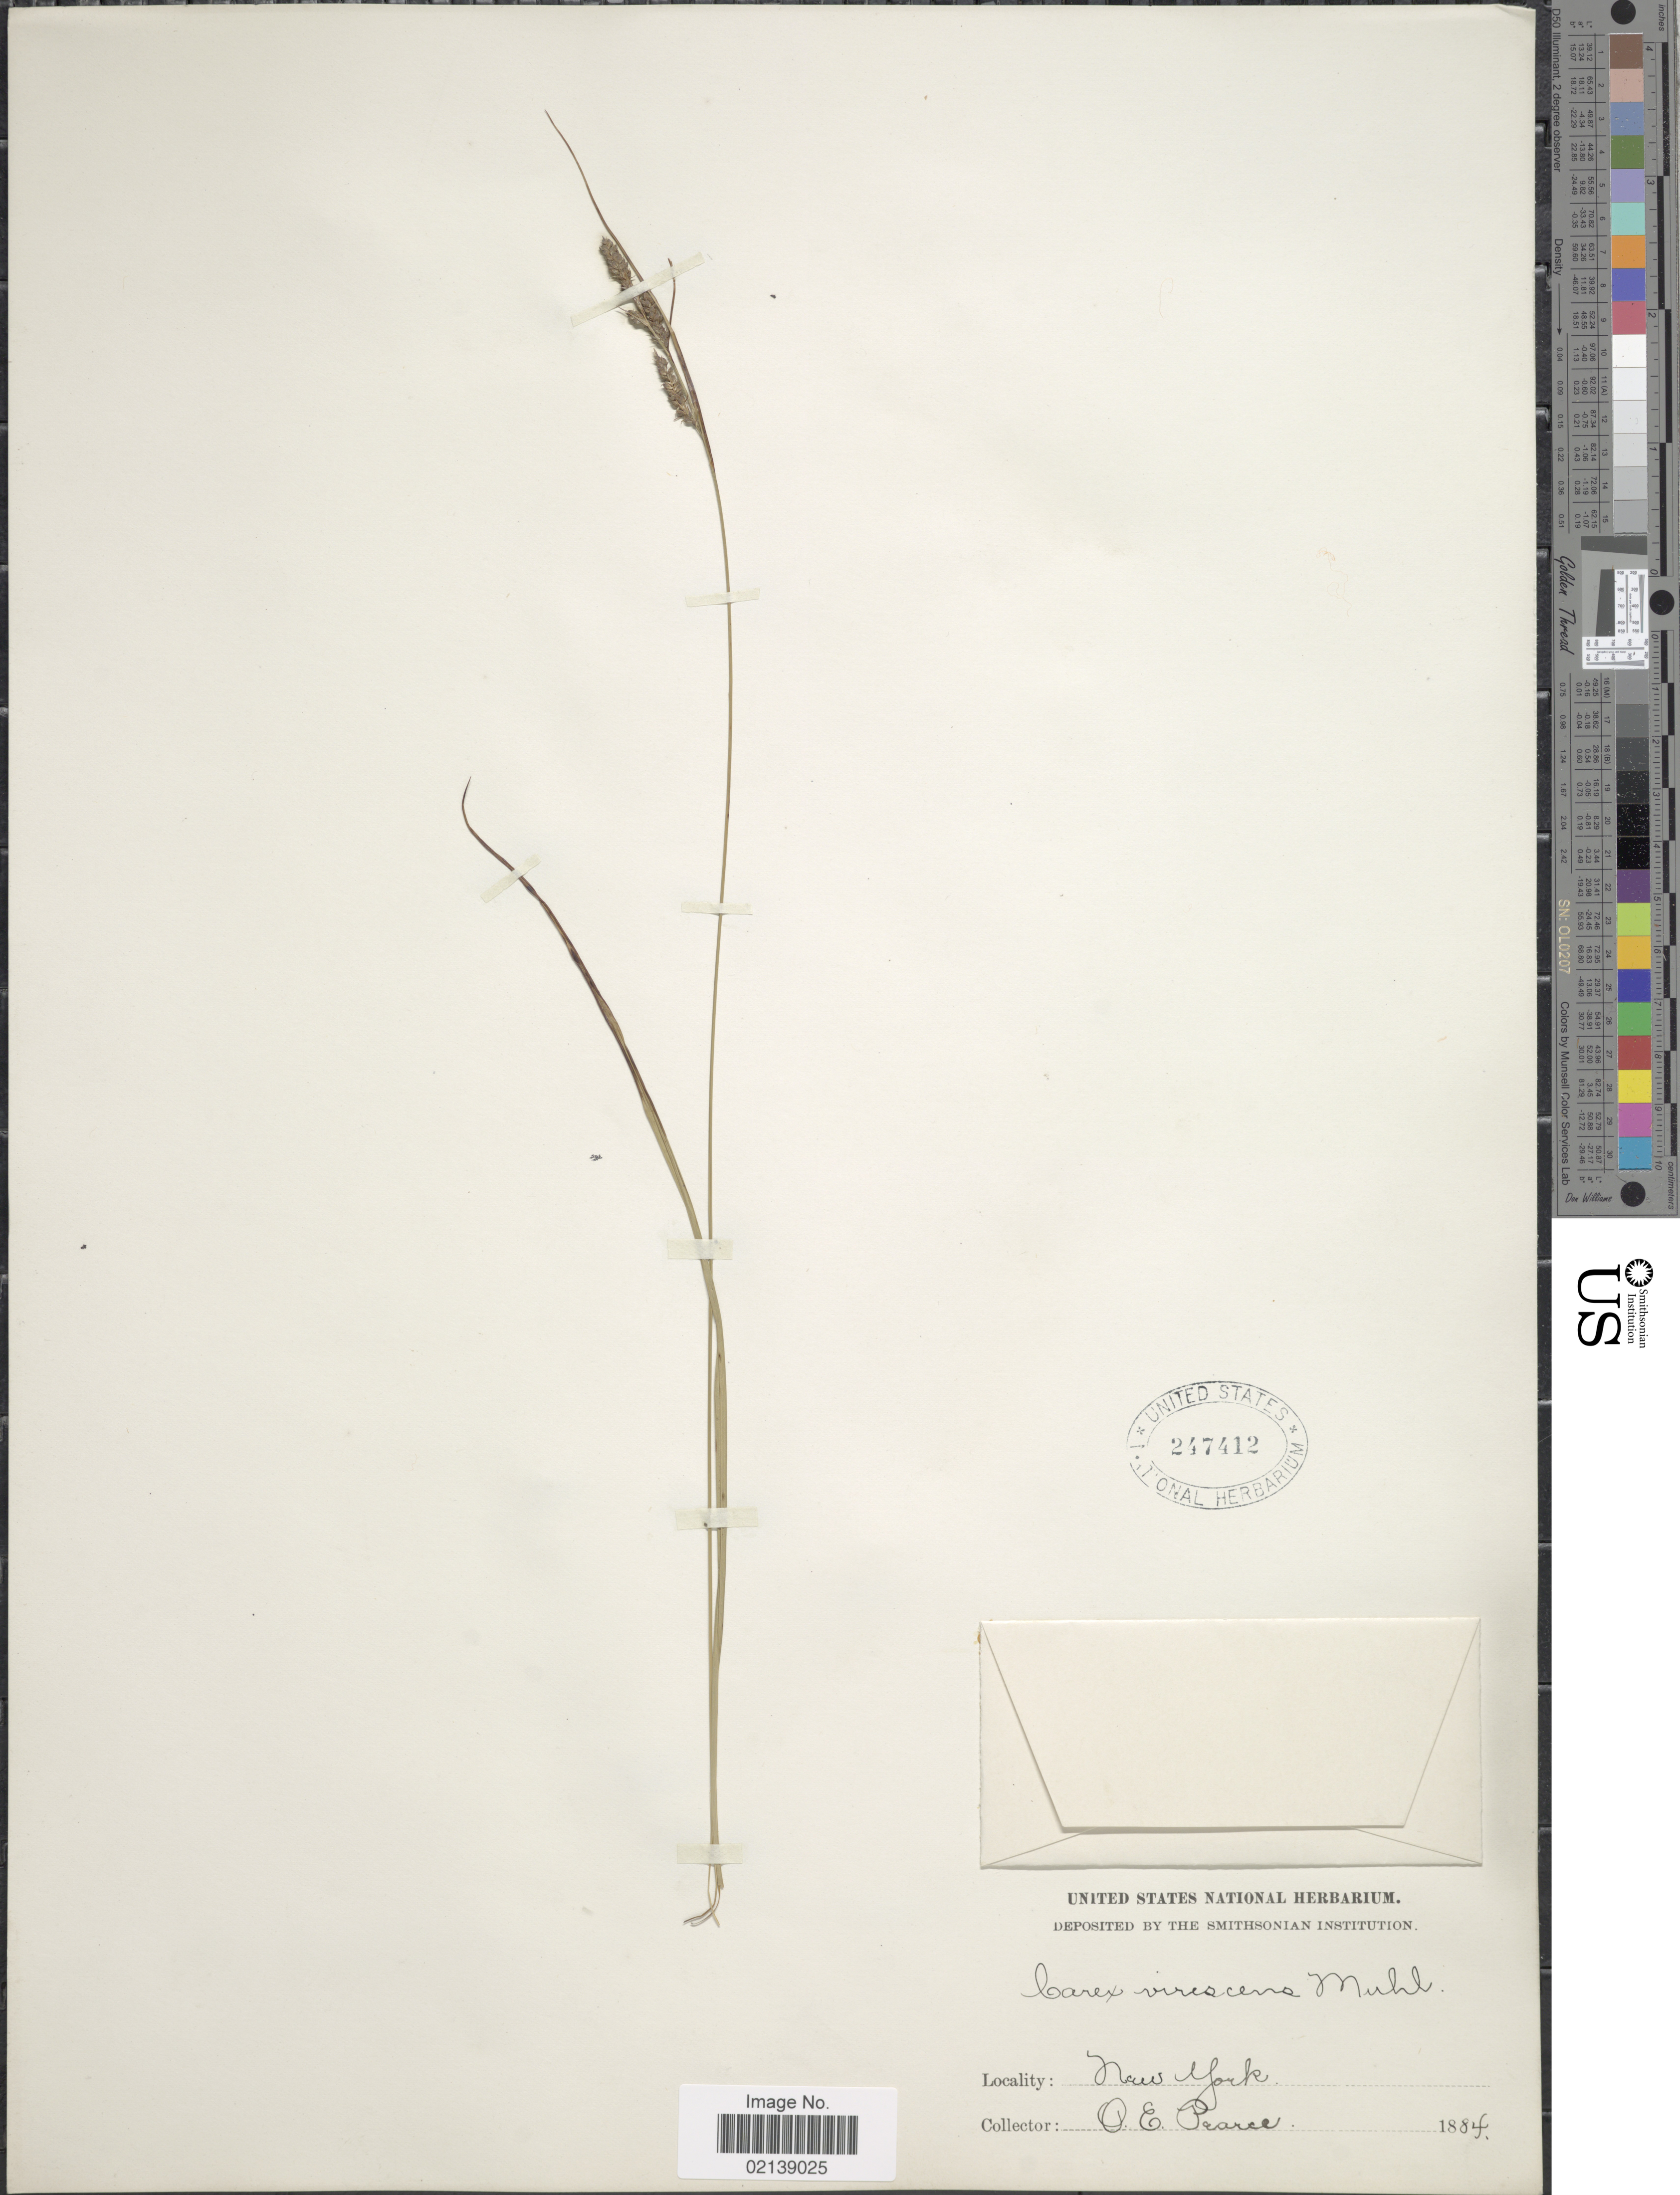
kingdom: Plantae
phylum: Tracheophyta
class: Liliopsida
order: Poales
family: Cyperaceae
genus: Carex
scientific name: Carex virescens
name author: Muhl. ex Willd.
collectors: O. E. Pearce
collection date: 1884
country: United States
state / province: New York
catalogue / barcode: US 247412